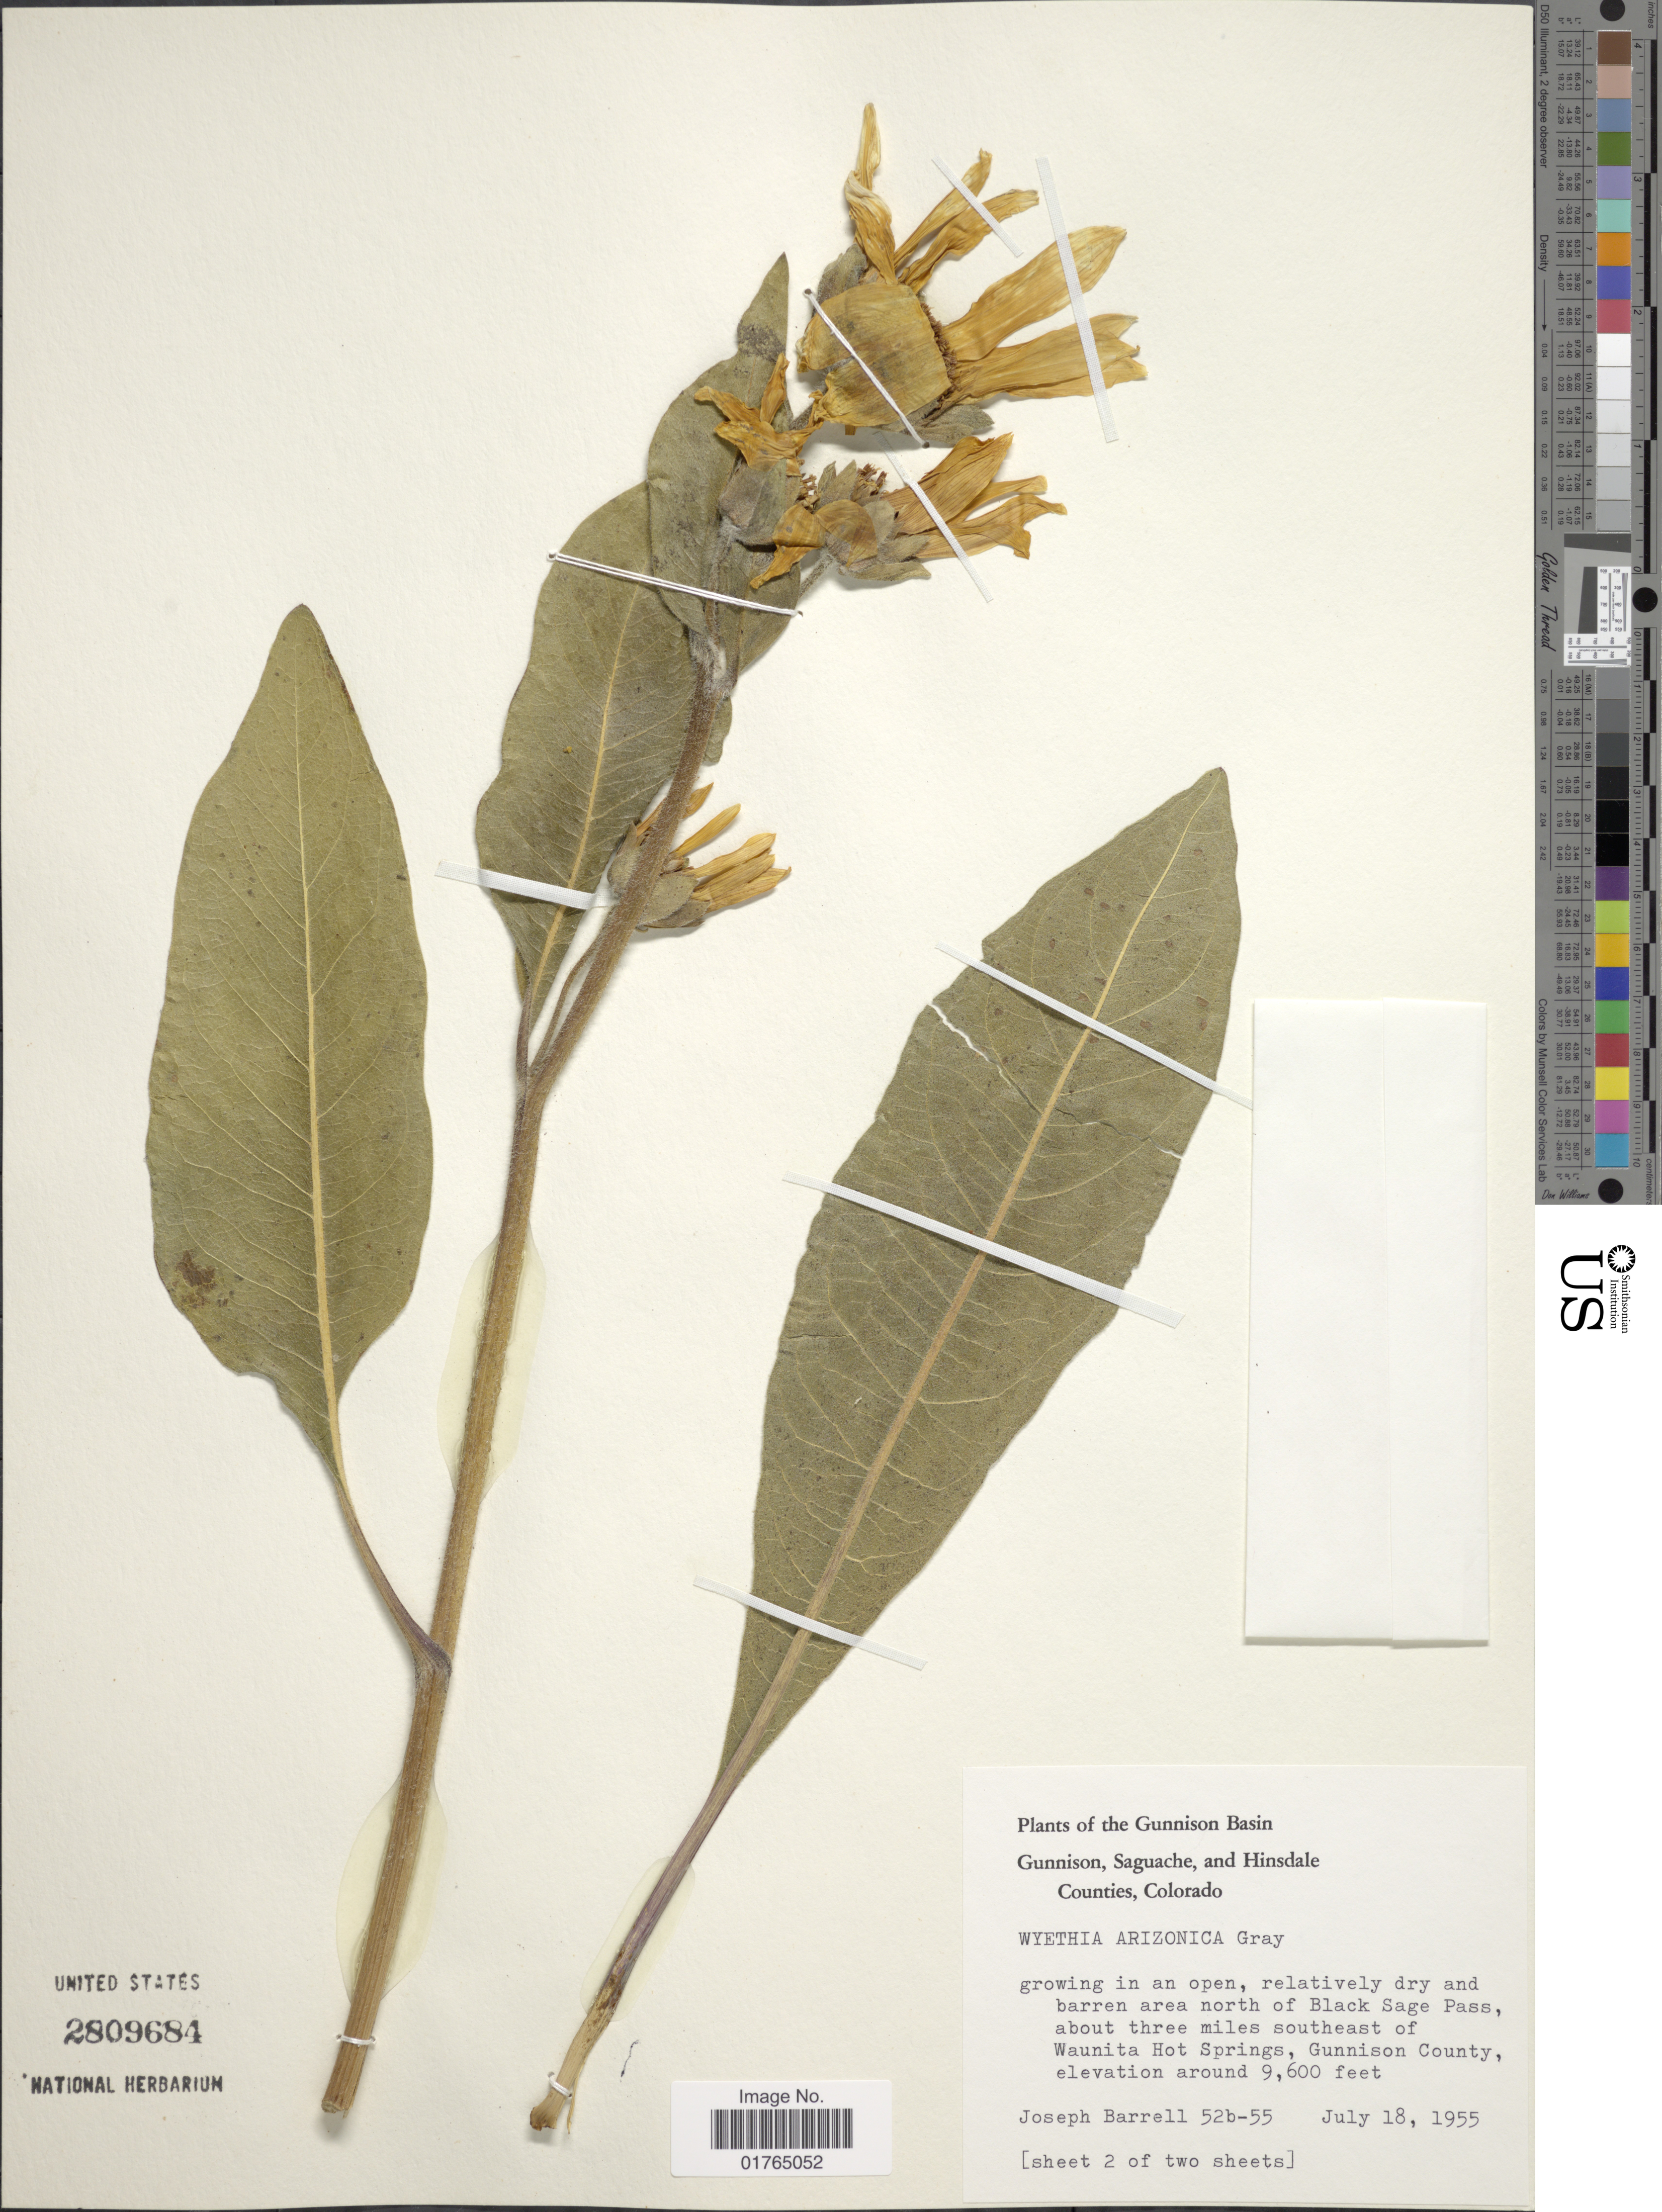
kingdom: Plantae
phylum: Tracheophyta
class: Magnoliopsida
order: Asterales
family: Asteraceae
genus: Wyethia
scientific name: Wyethia arizonica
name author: A. Gray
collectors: J. Barrell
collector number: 52b-55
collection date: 1955-07-18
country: United States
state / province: Colorado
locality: Gunnison Basin, Gunnison, Saguache, and Hinsdale Counties, barren area north of Black Sage Pass, about three miles southeast of Waunita Hot Springs, Gunnison County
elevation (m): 2926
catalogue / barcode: US 2809684